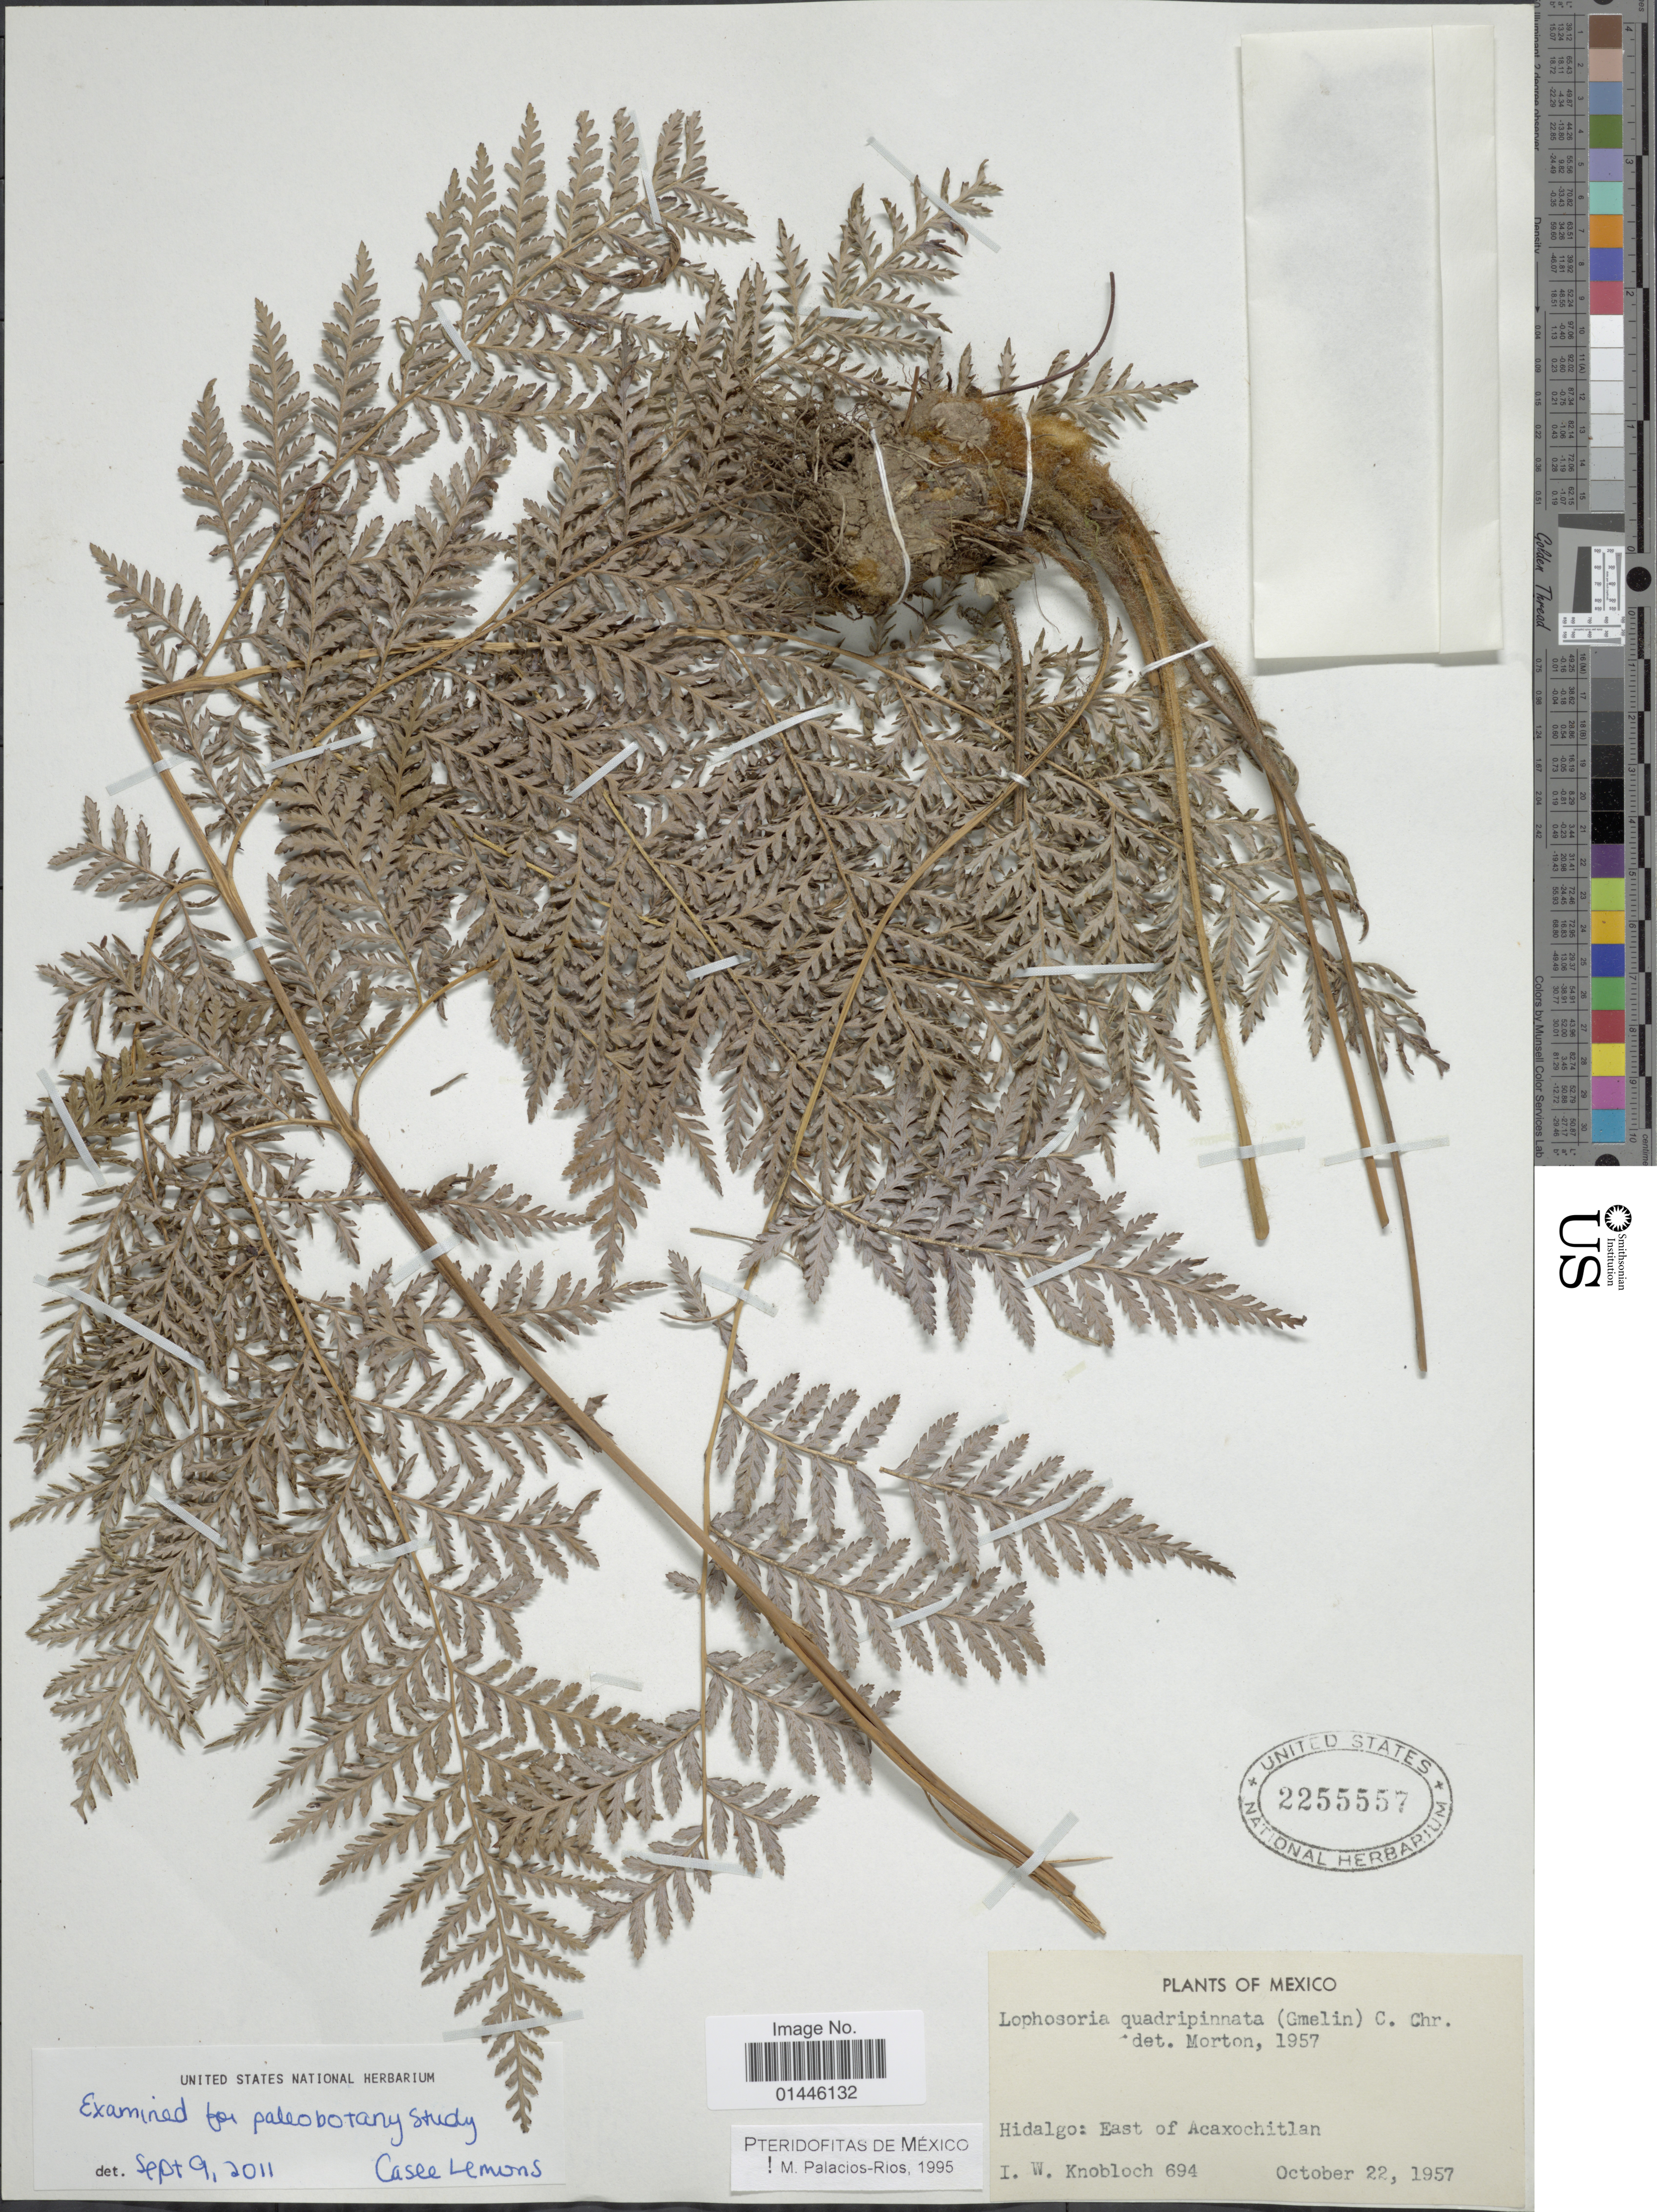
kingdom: Plantae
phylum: Tracheophyta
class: Polypodiopsida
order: Cyatheales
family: Dicksoniaceae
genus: Lophosoria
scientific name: Lophosoria quadripinnata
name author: (J.F. Gmel.) C. Chr.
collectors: I. W. Knobloch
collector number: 694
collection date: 1957-10-22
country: Mexico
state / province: Hidalgo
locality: East of Acaxochitlan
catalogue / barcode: US 2255557